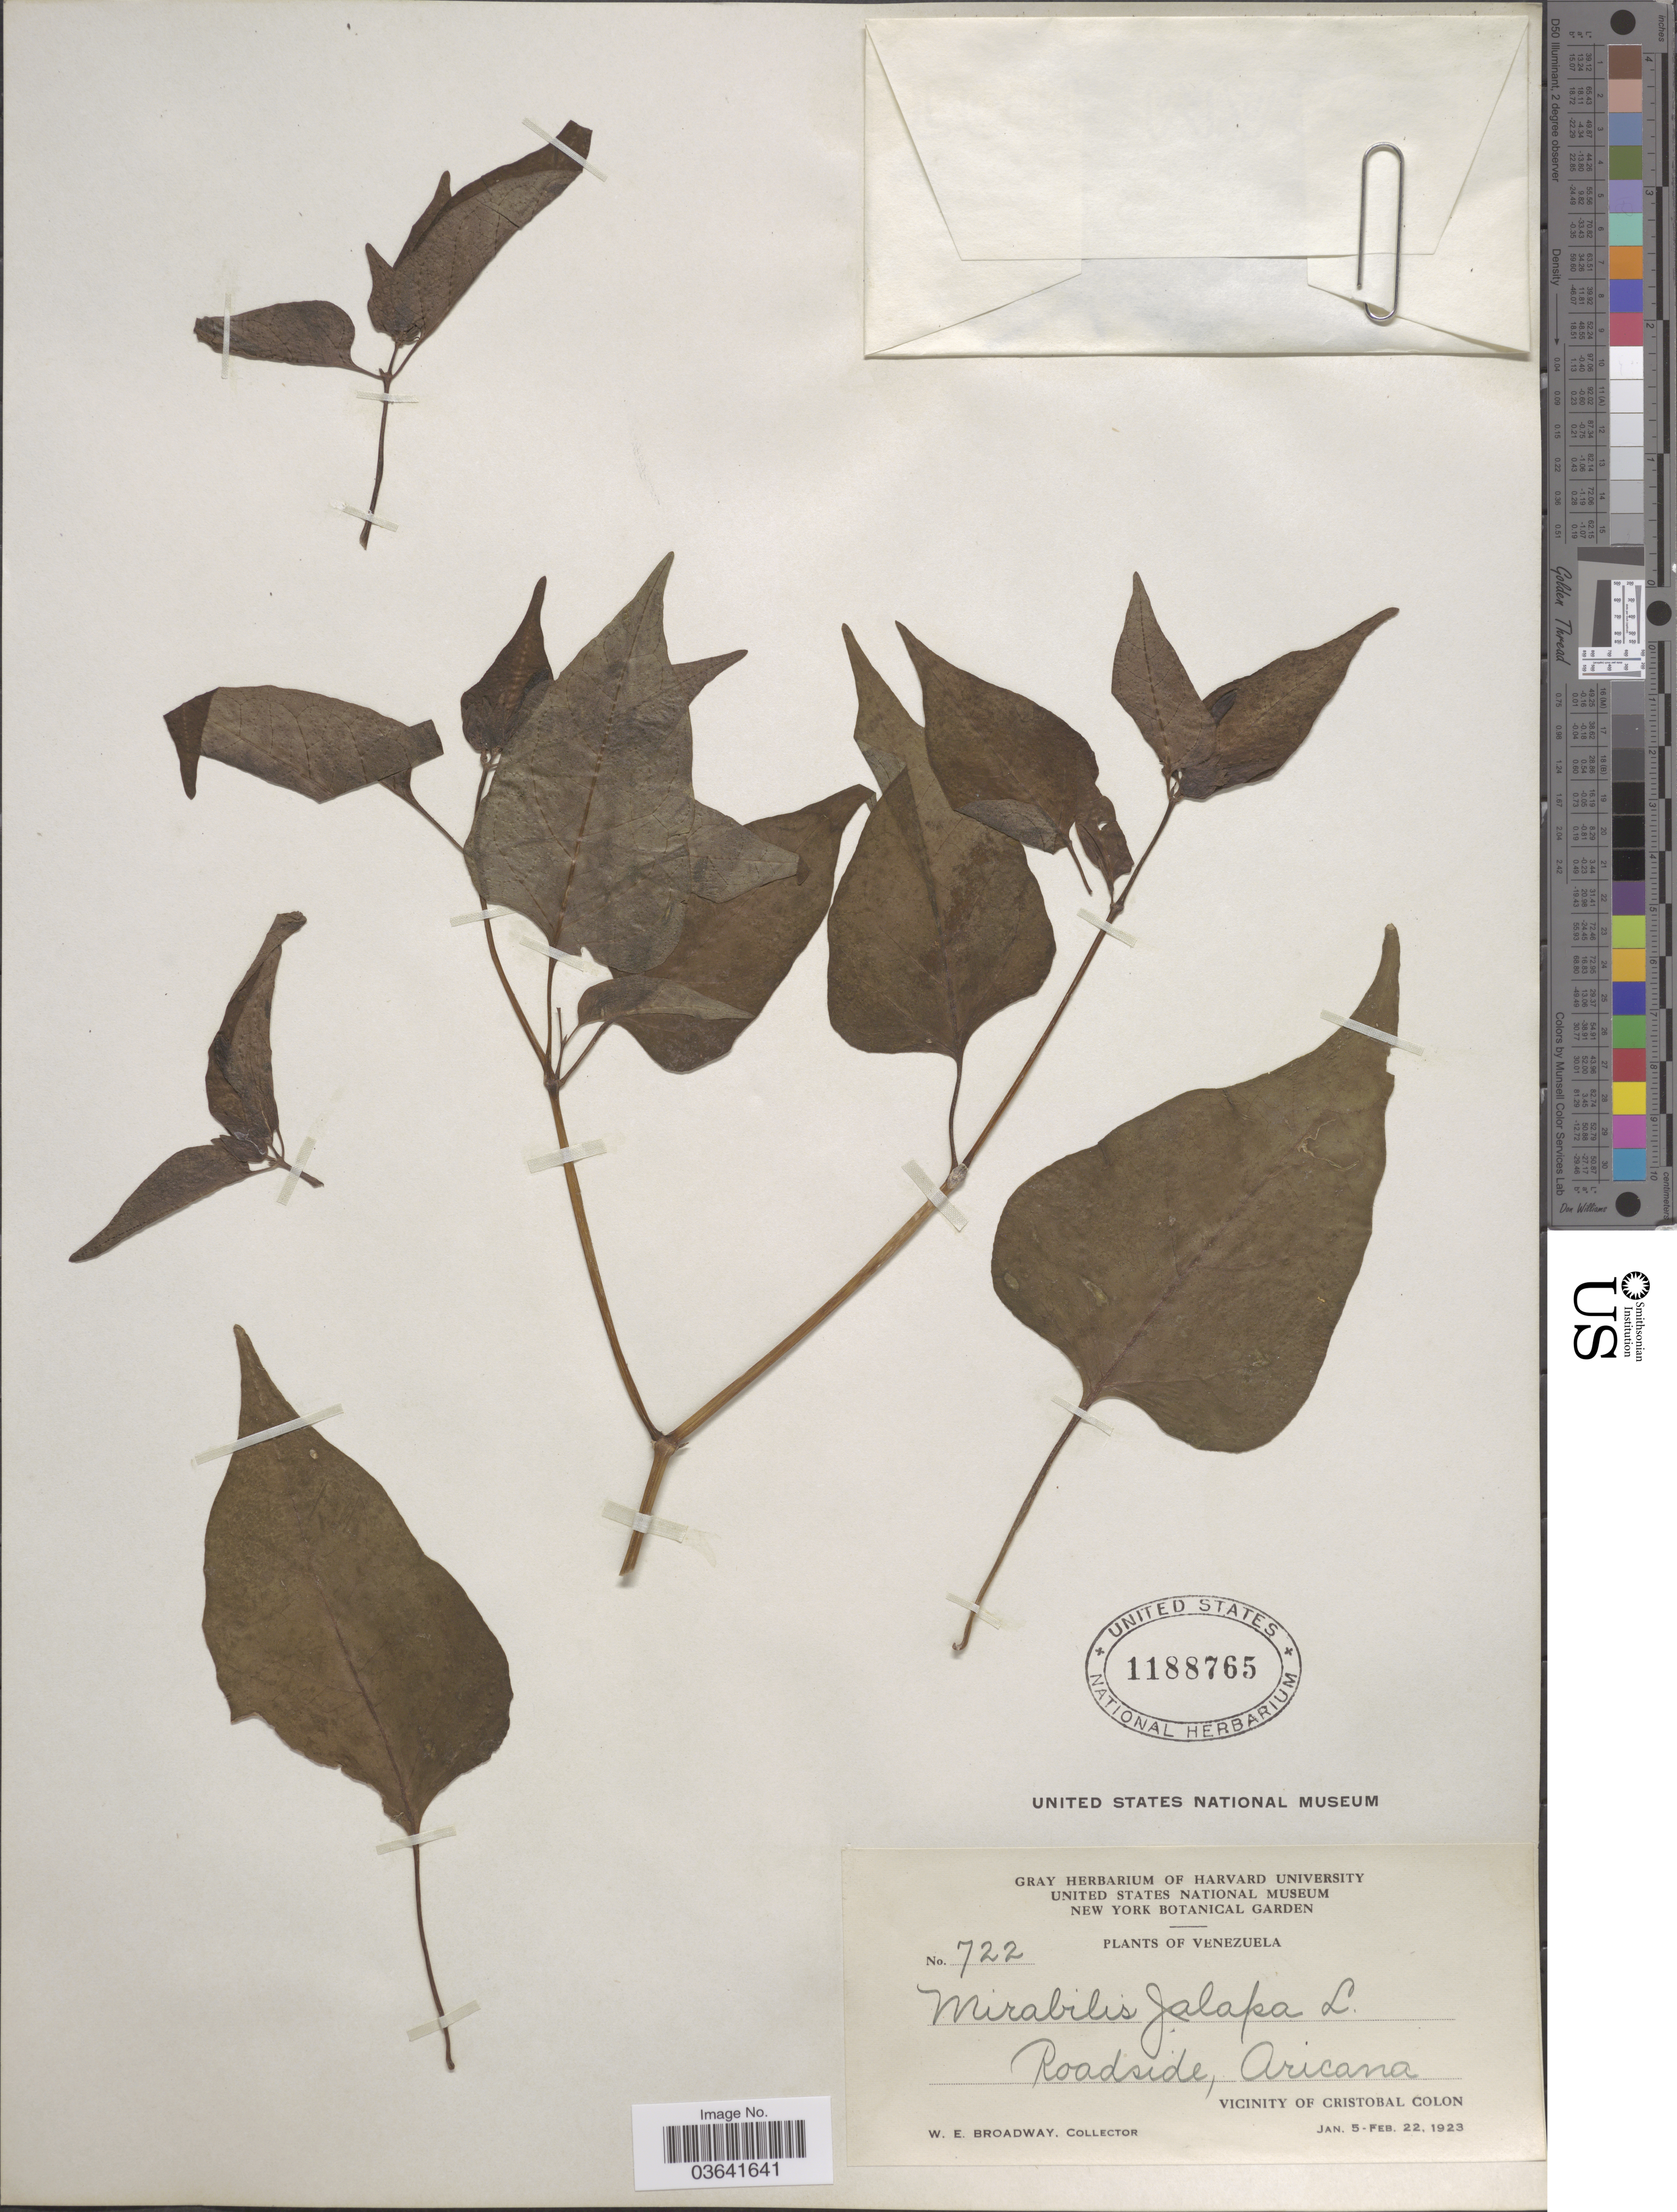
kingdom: Plantae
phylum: Tracheophyta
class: Magnoliopsida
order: Caryophyllales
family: Nyctaginaceae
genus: Mirabilis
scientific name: Mirabilis jalapa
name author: L.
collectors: W. E. Broadway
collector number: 722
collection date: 1923-01-05/1923-02-22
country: Venezuela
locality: Roadside, Aricana. Vicinity of Cristobal Colon.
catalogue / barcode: US 1188765